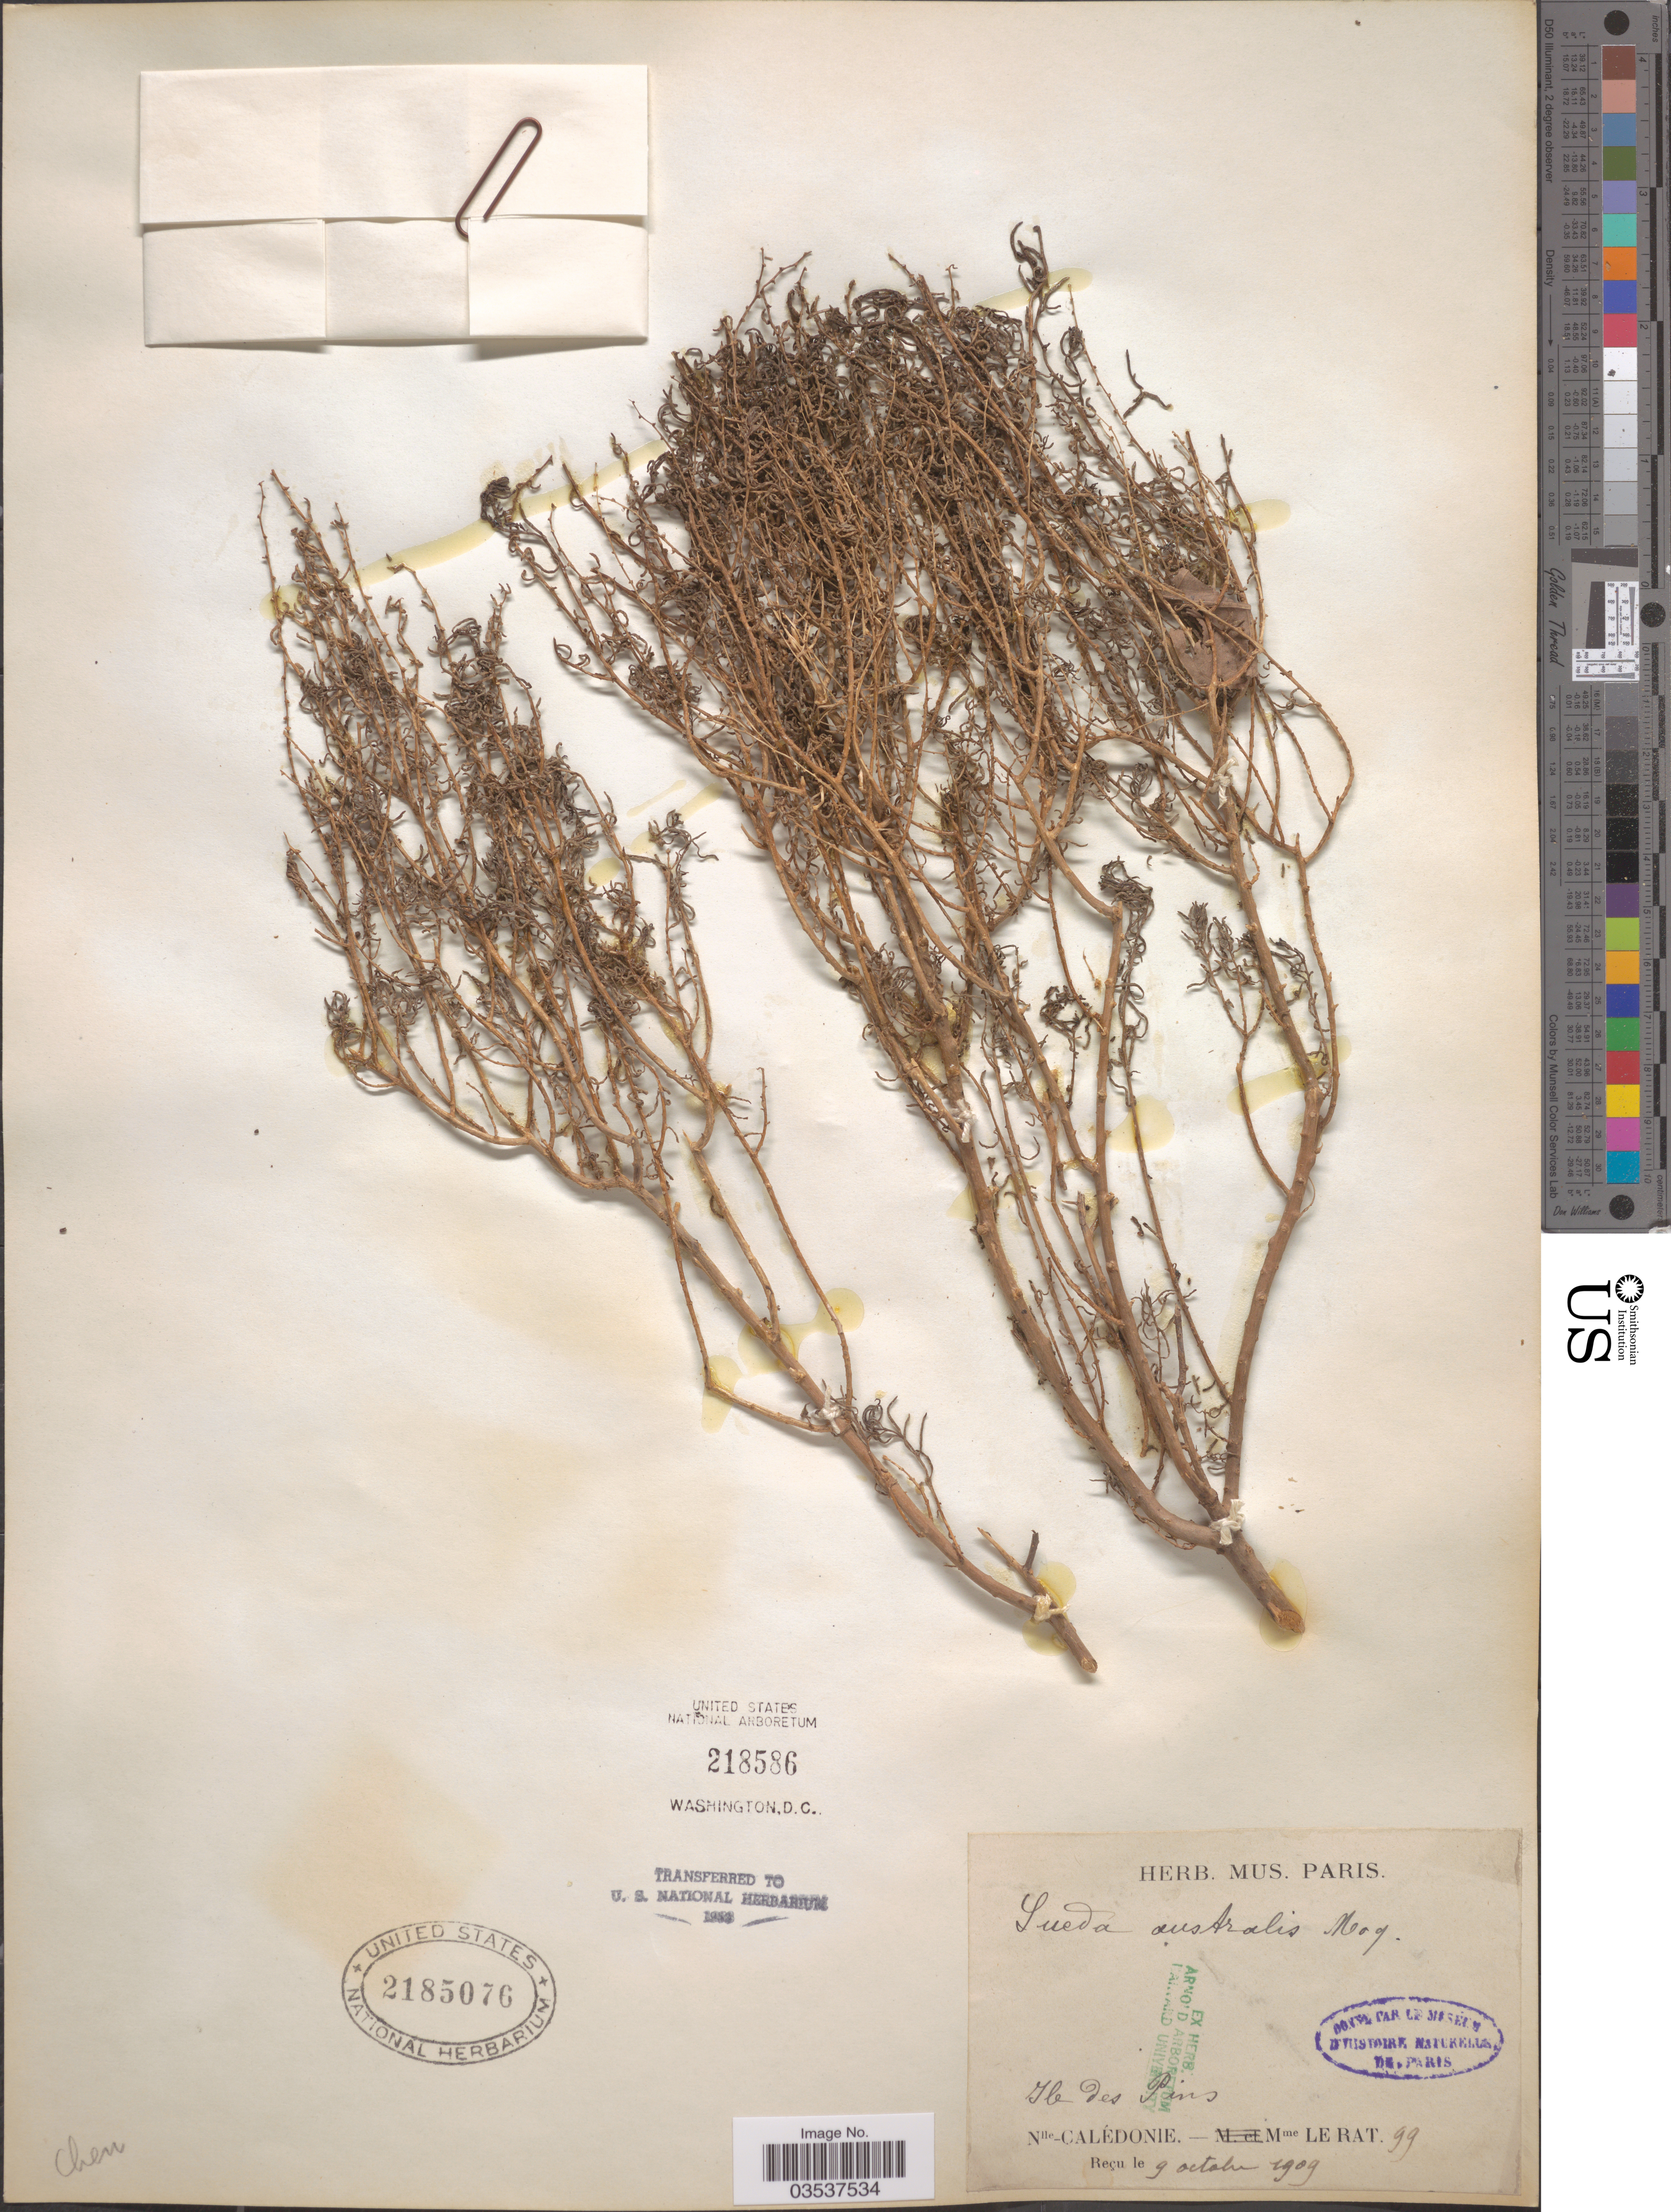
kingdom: Plantae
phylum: Tracheophyta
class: Magnoliopsida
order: Caryophyllales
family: Amaranthaceae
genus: Suaeda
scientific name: Suaeda australis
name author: (R. Br.) Moq.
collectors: M. Le Rat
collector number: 99?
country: New Caledonia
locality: Ile des Pins. Nlle-Calédonie.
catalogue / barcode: US 2185076